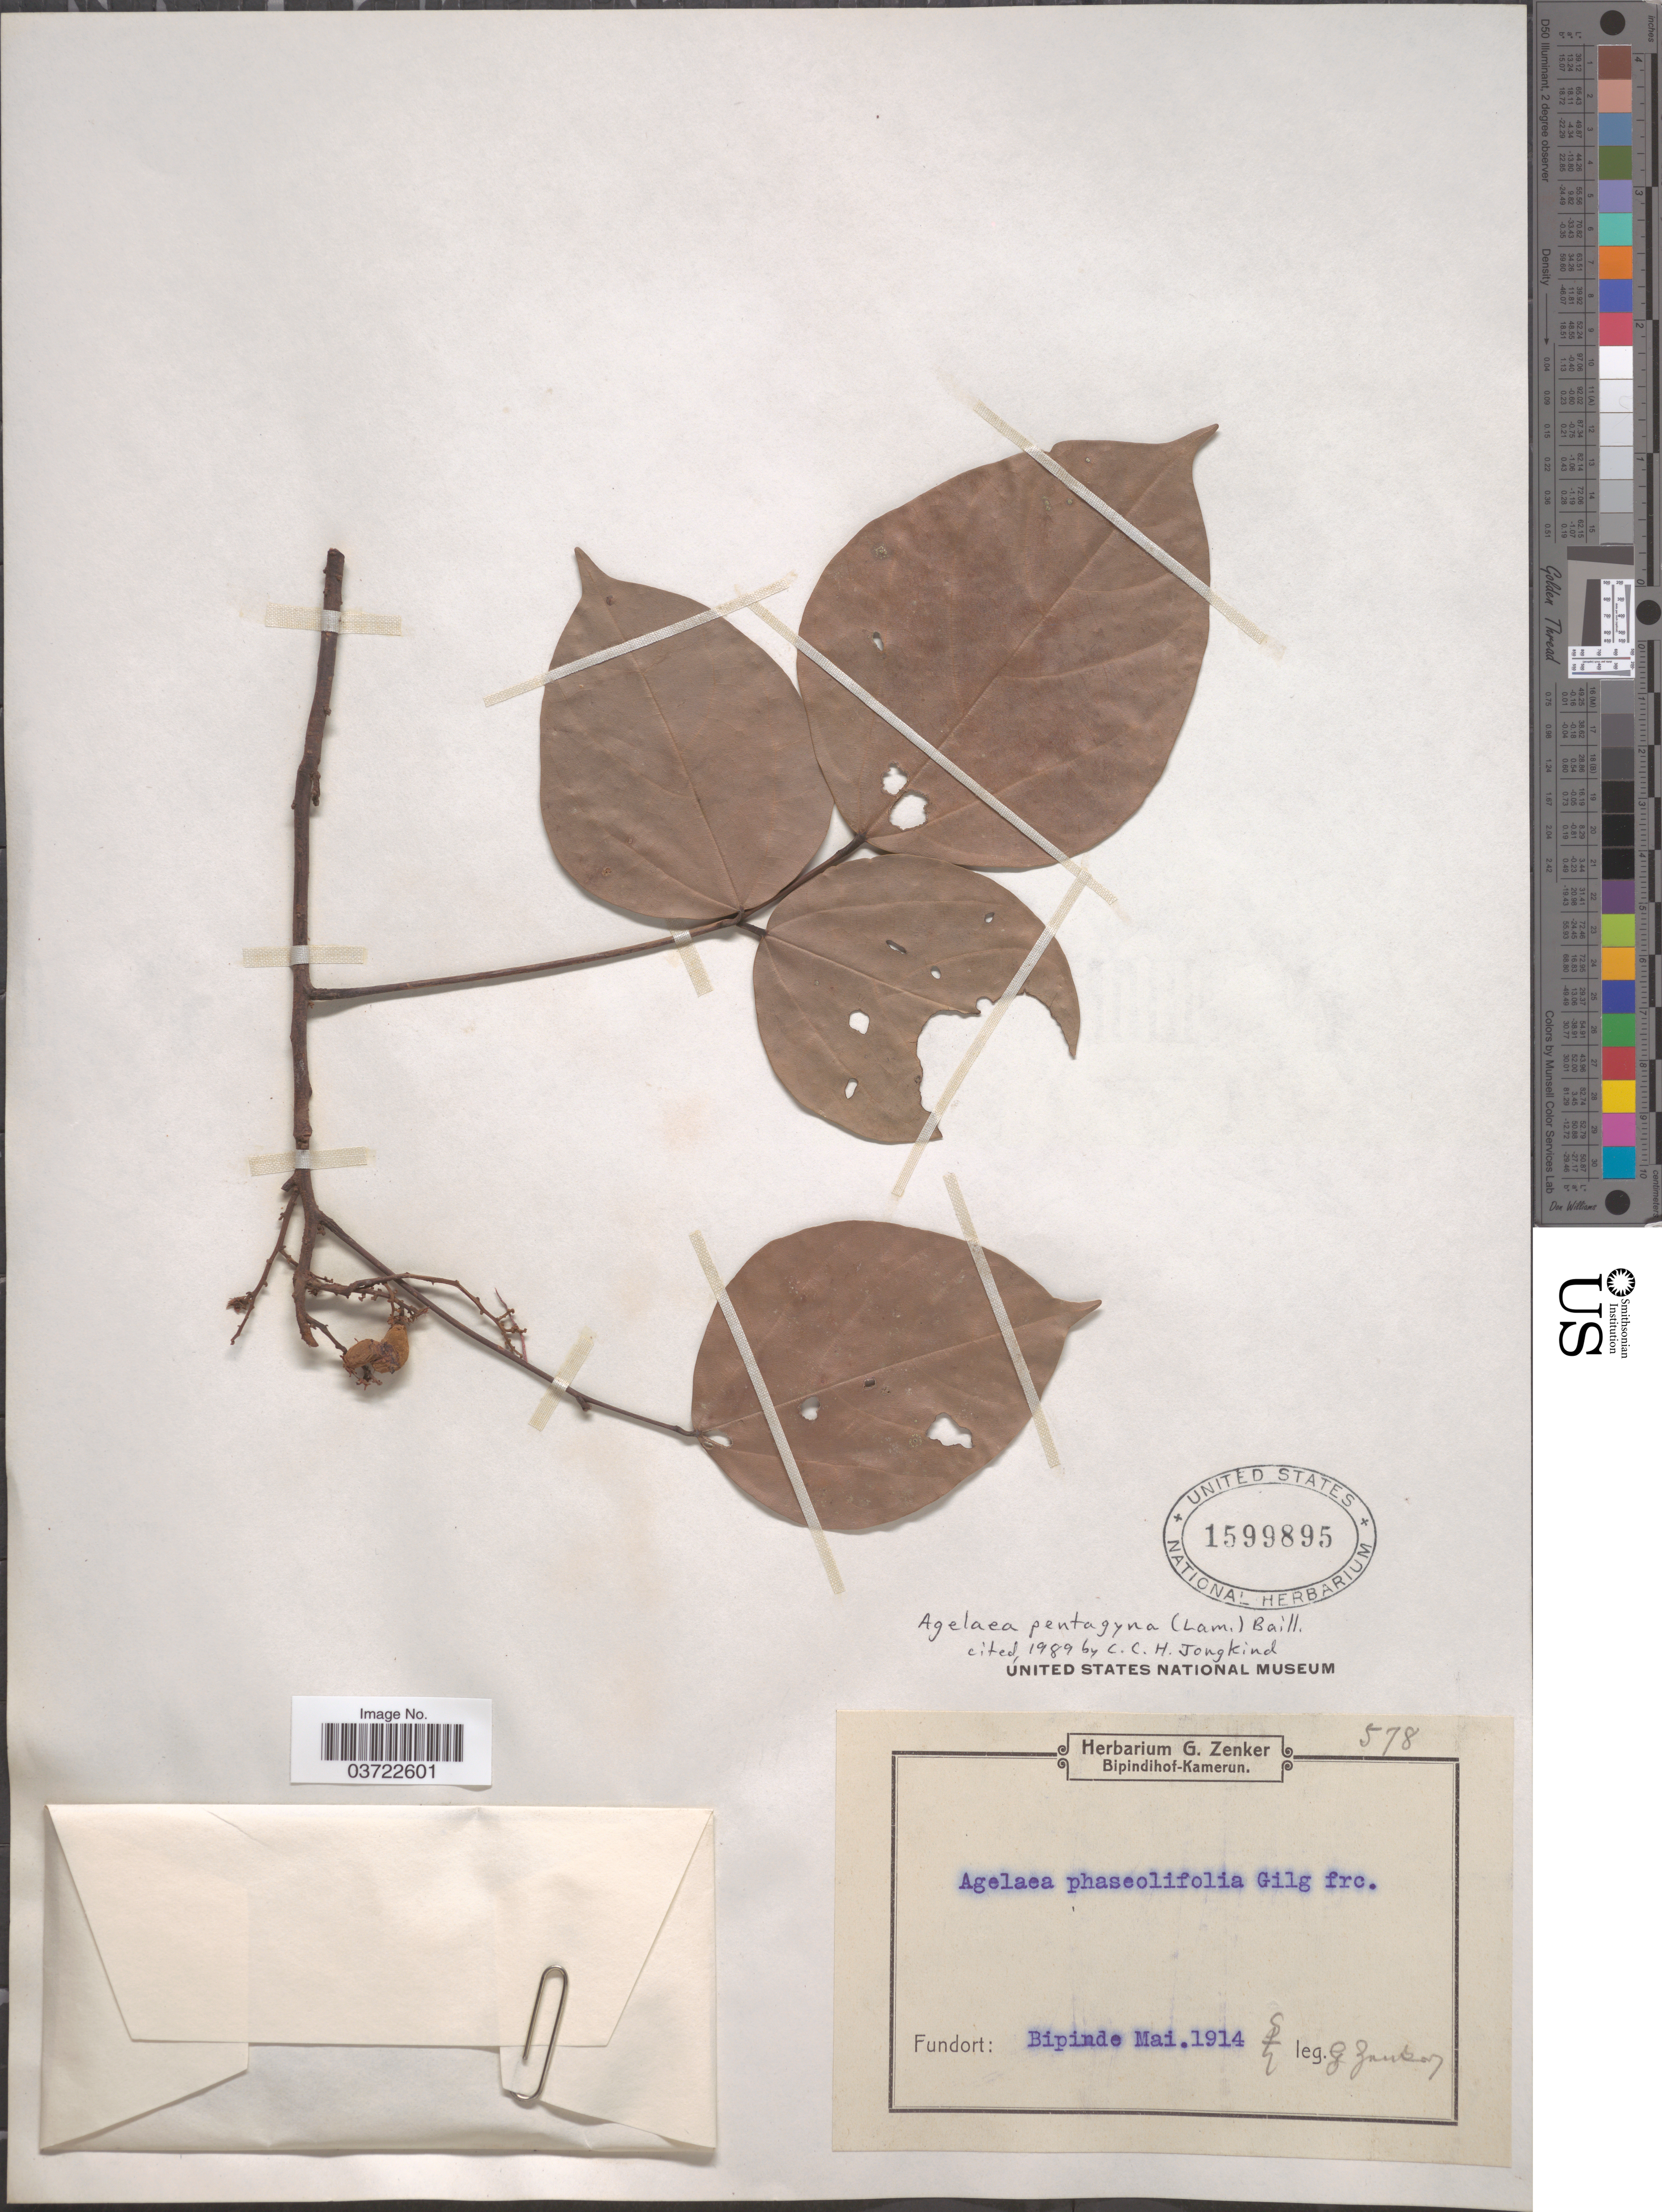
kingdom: Plantae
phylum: Tracheophyta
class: Magnoliopsida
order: Oxalidales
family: Connaraceae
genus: Agelaea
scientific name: Agelaea pentagyna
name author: (Lam.) Baill.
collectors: G. A. Zenker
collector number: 578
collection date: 1914-05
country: Cameroon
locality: Fundort: Bipinde.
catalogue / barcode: US 1599895